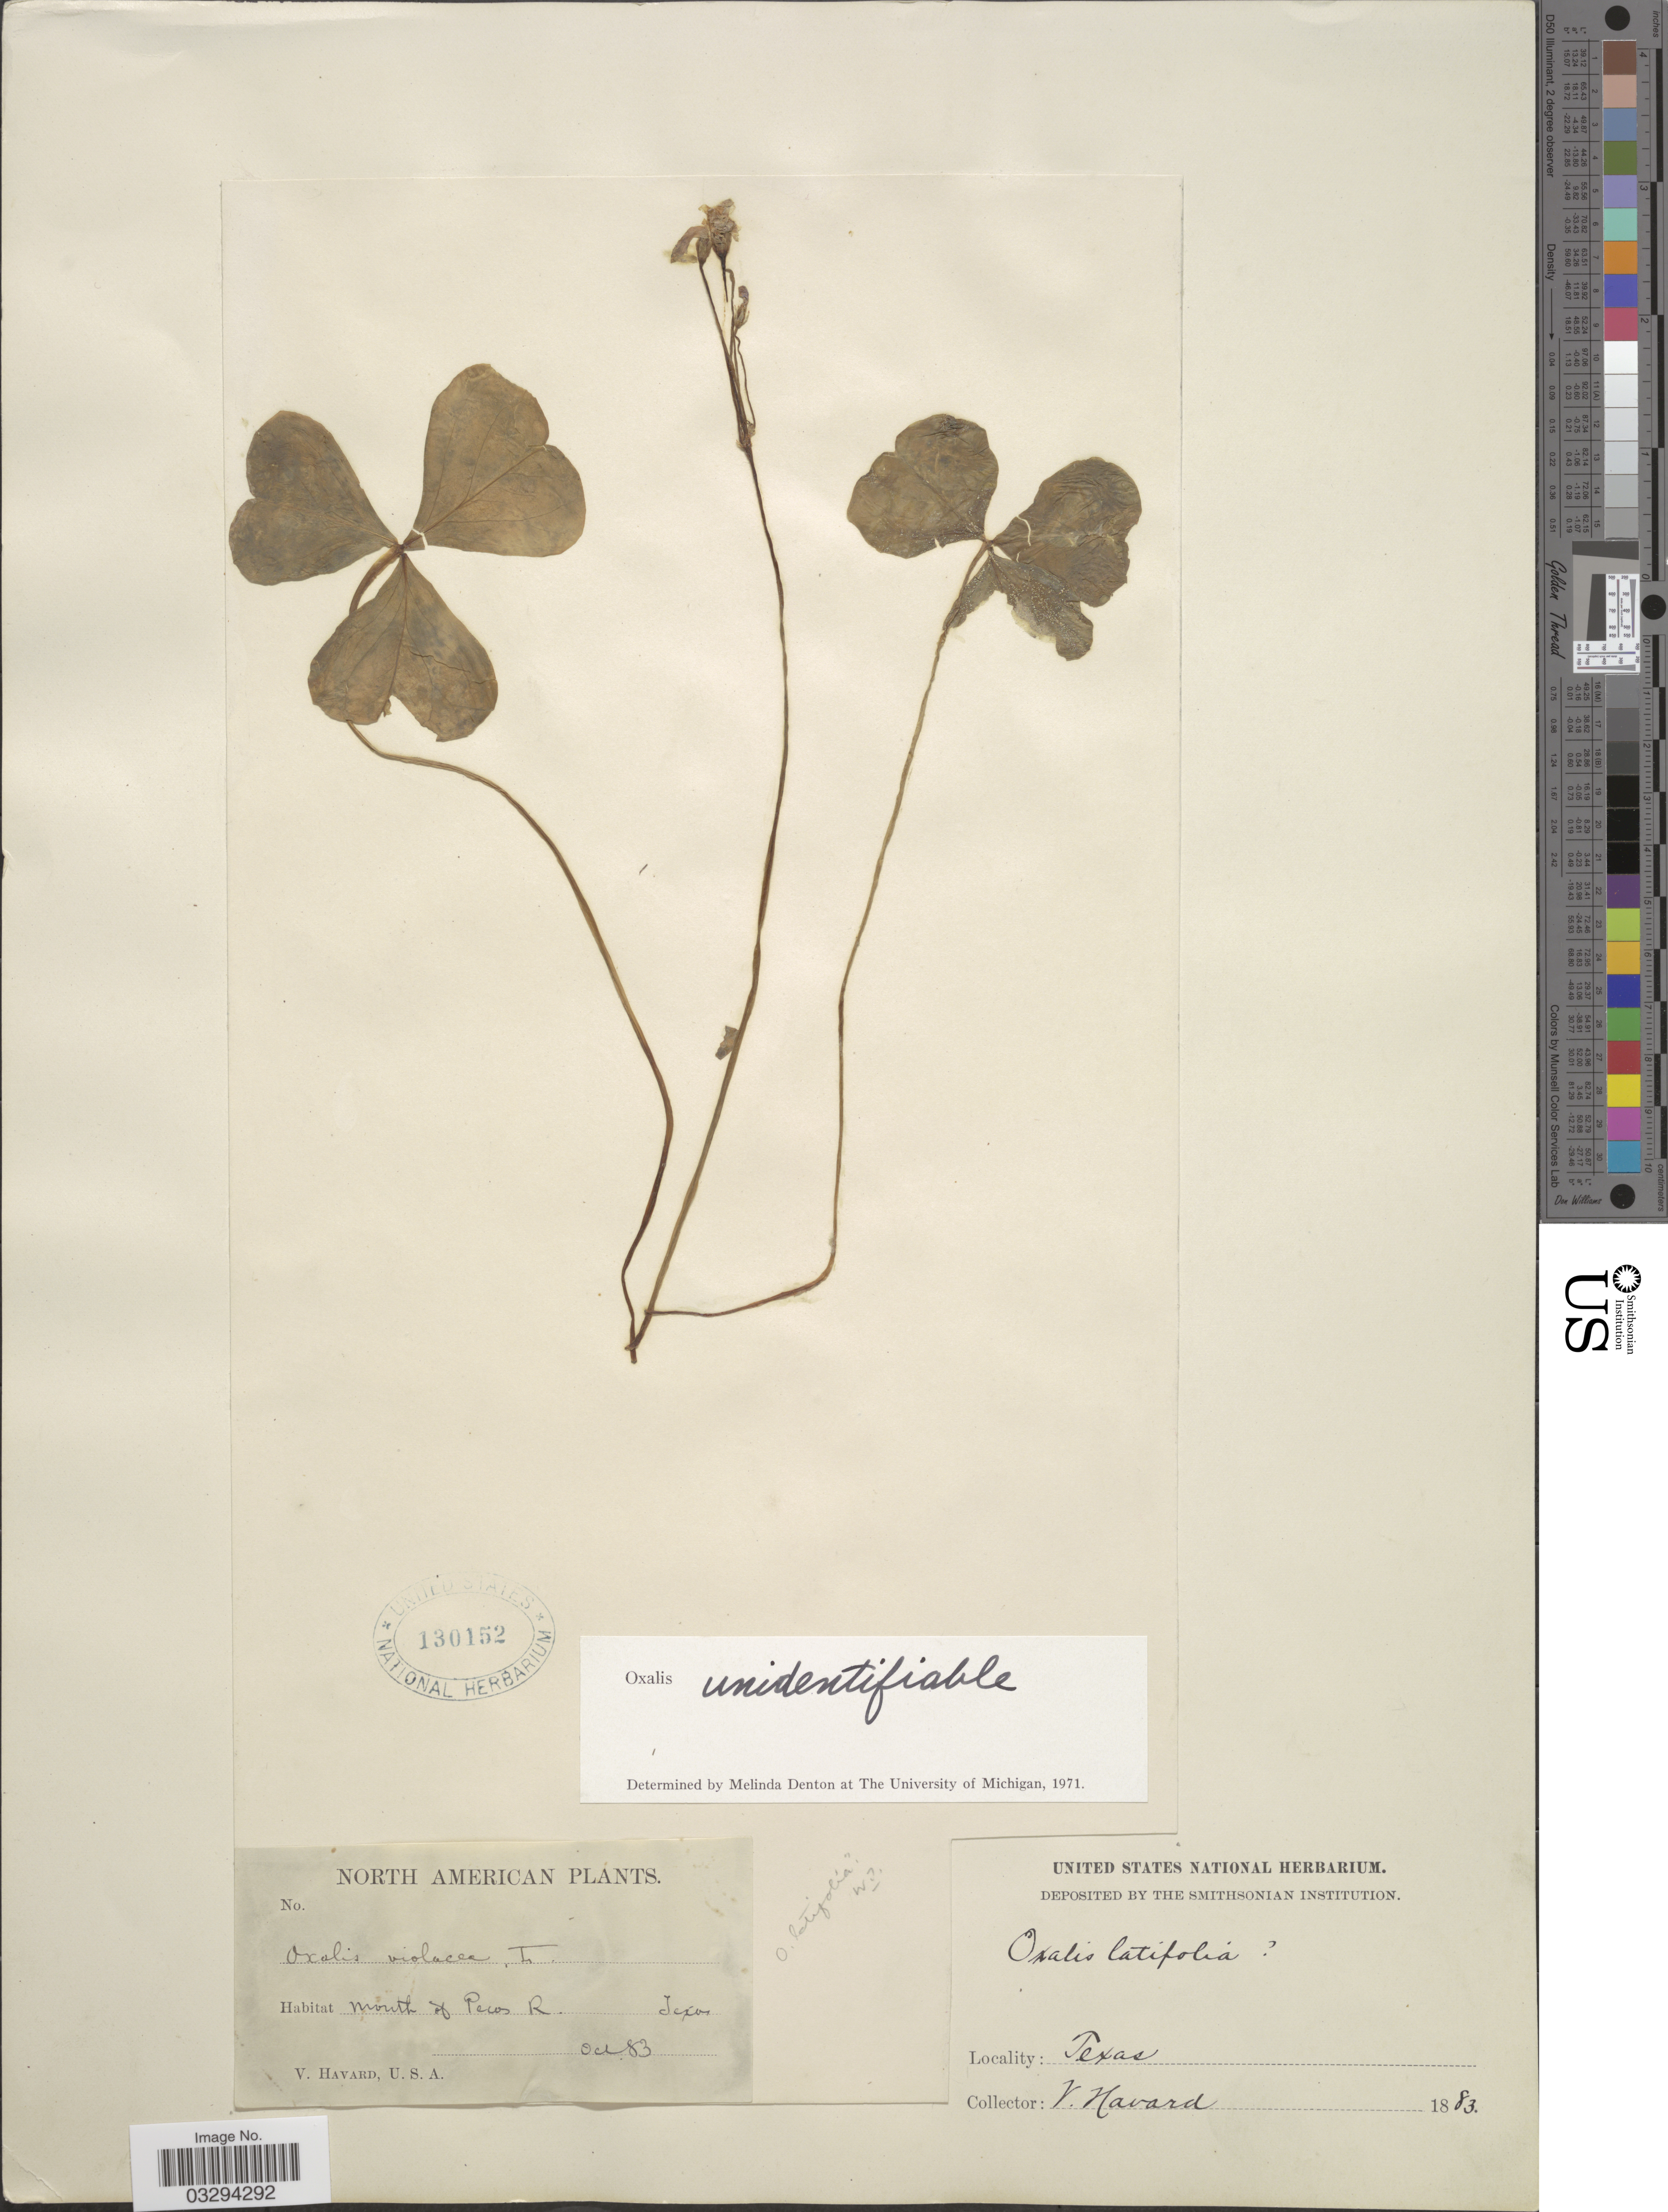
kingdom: Plantae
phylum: Tracheophyta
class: Magnoliopsida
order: Oxalidales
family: Oxalidaceae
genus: Oxalis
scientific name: Oxalis sp.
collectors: V. Havard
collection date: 1883-10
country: United States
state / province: Texas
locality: Mouth of Pecos R.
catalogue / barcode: US 130152